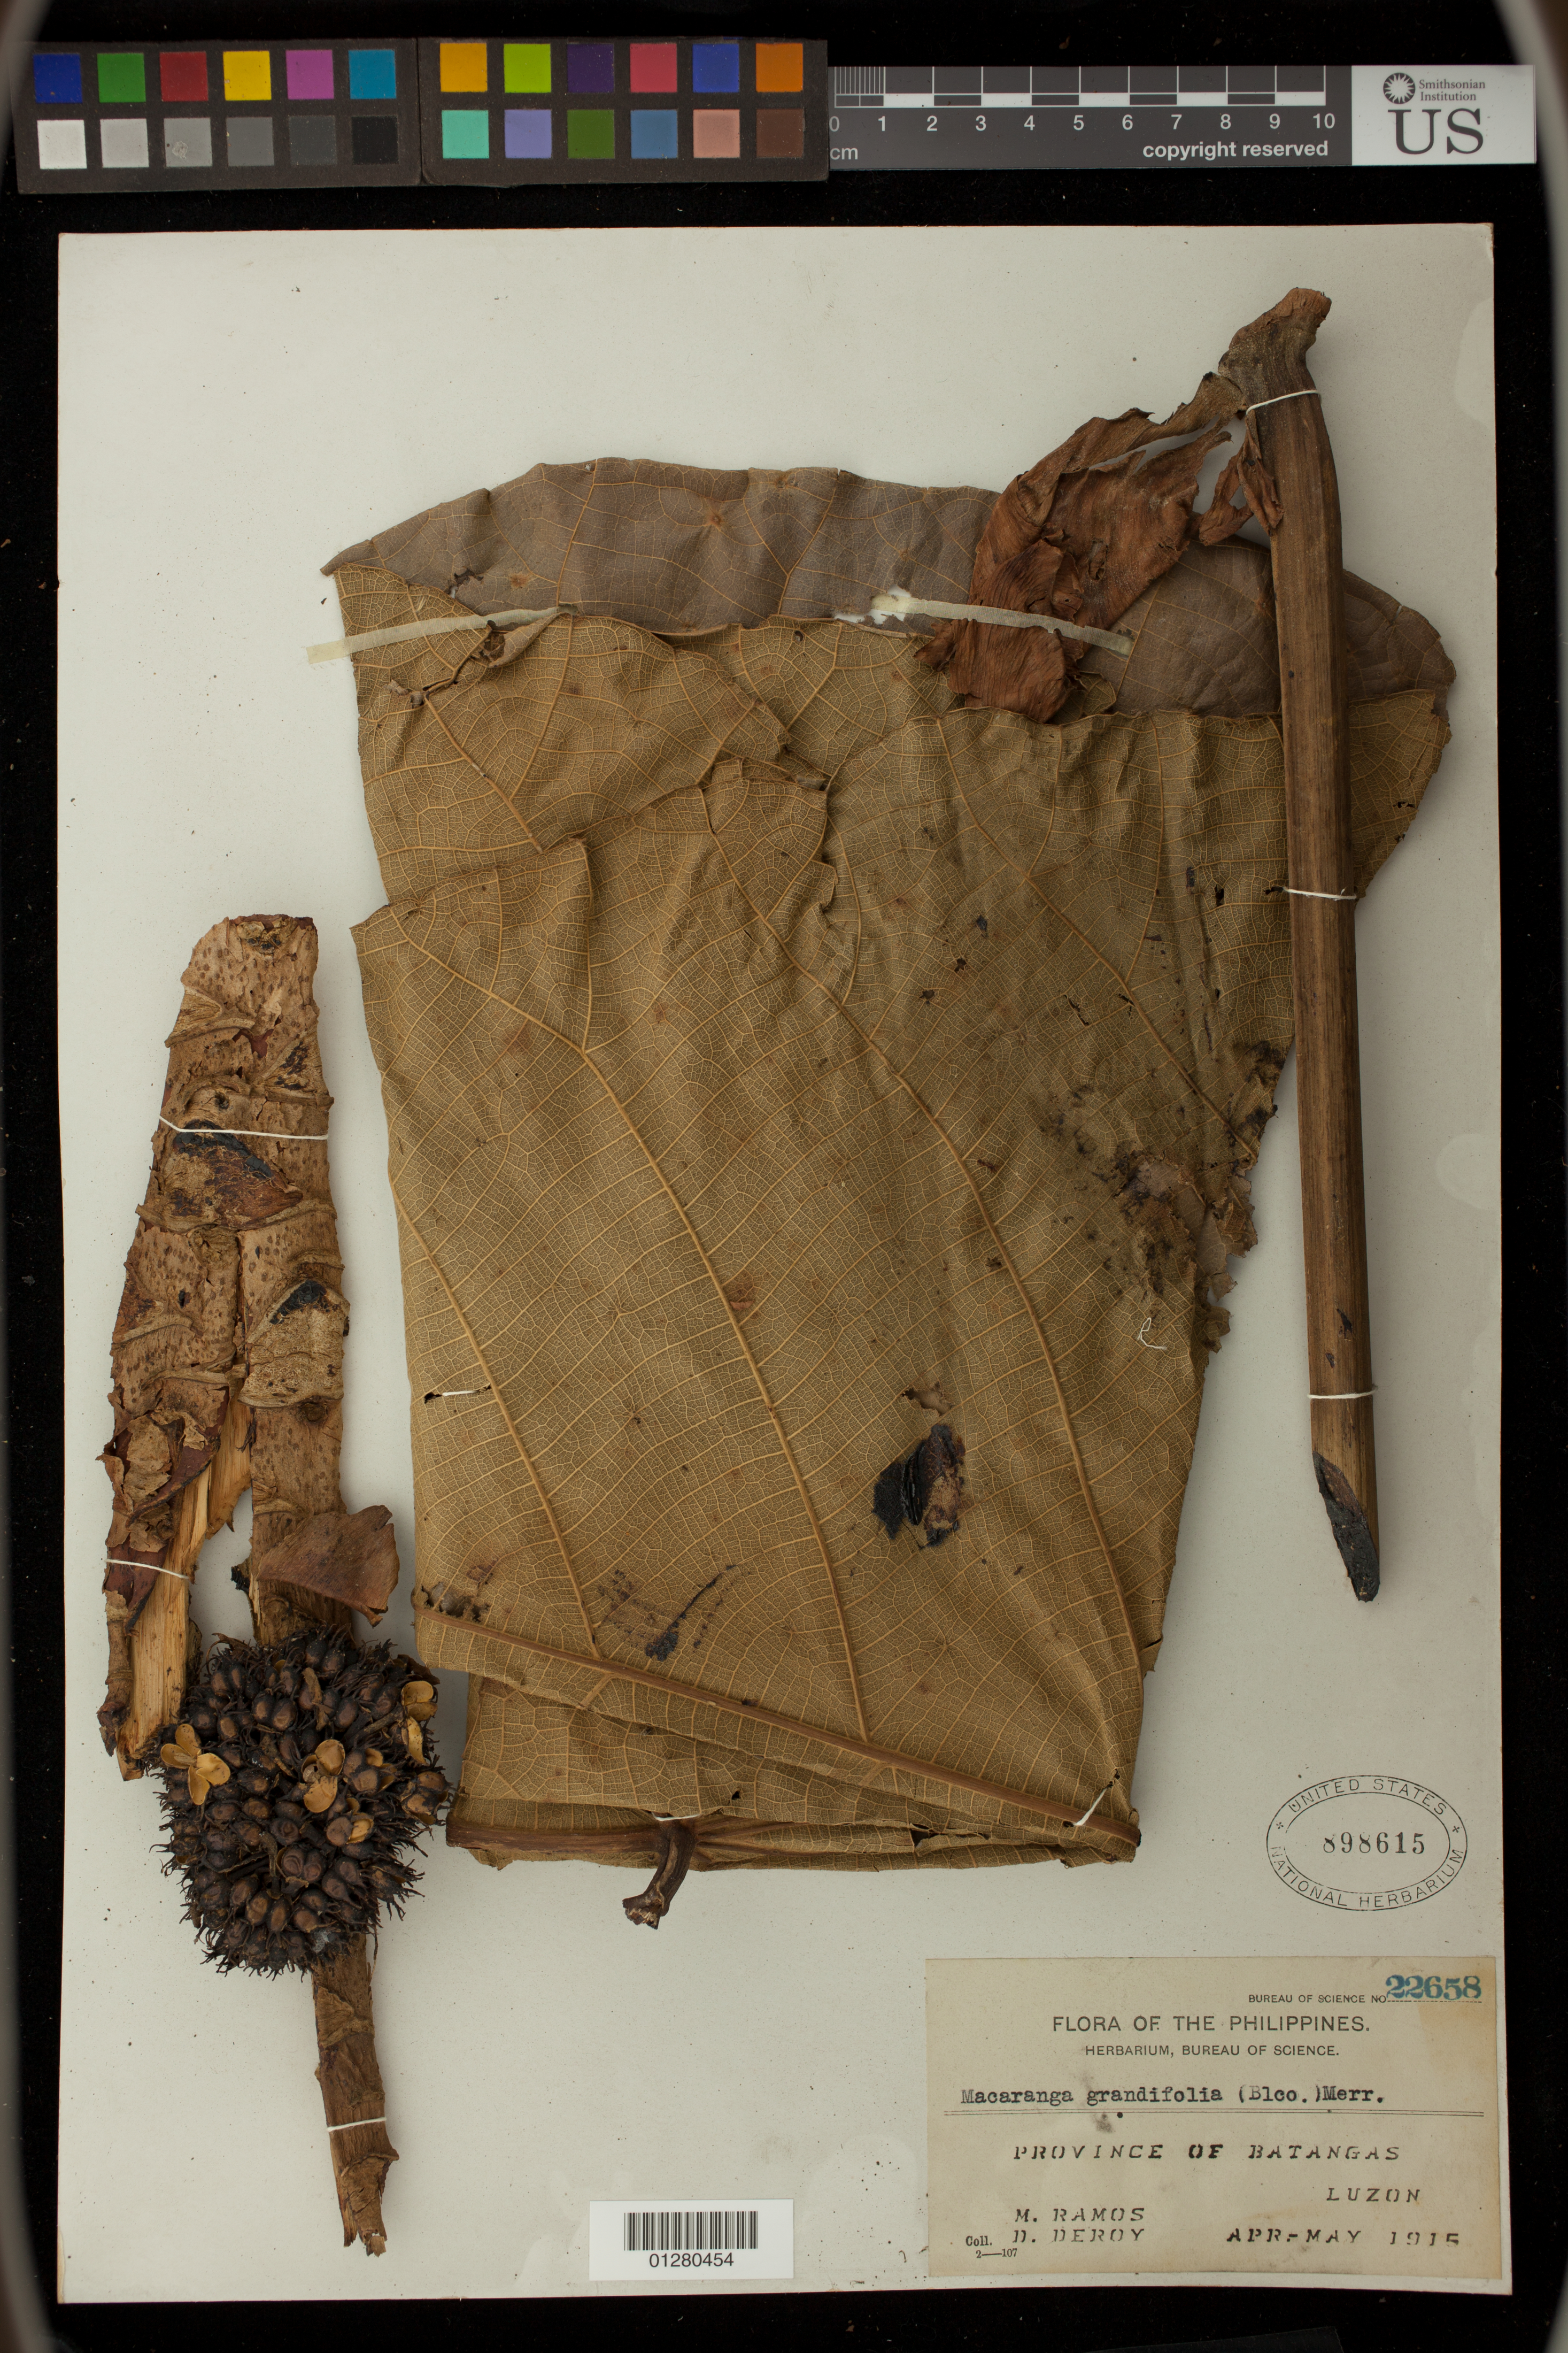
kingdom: Plantae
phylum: Tracheophyta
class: Magnoliopsida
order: Malpighiales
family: Euphorbiaceae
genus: Macaranga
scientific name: Macaranga grandifolia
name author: (Blanco) Merr.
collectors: M. Ramos & D. Deroy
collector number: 22658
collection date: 1915-04/1915-05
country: Philippines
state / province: Calabarzon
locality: Province of Batangas,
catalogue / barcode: US 898615